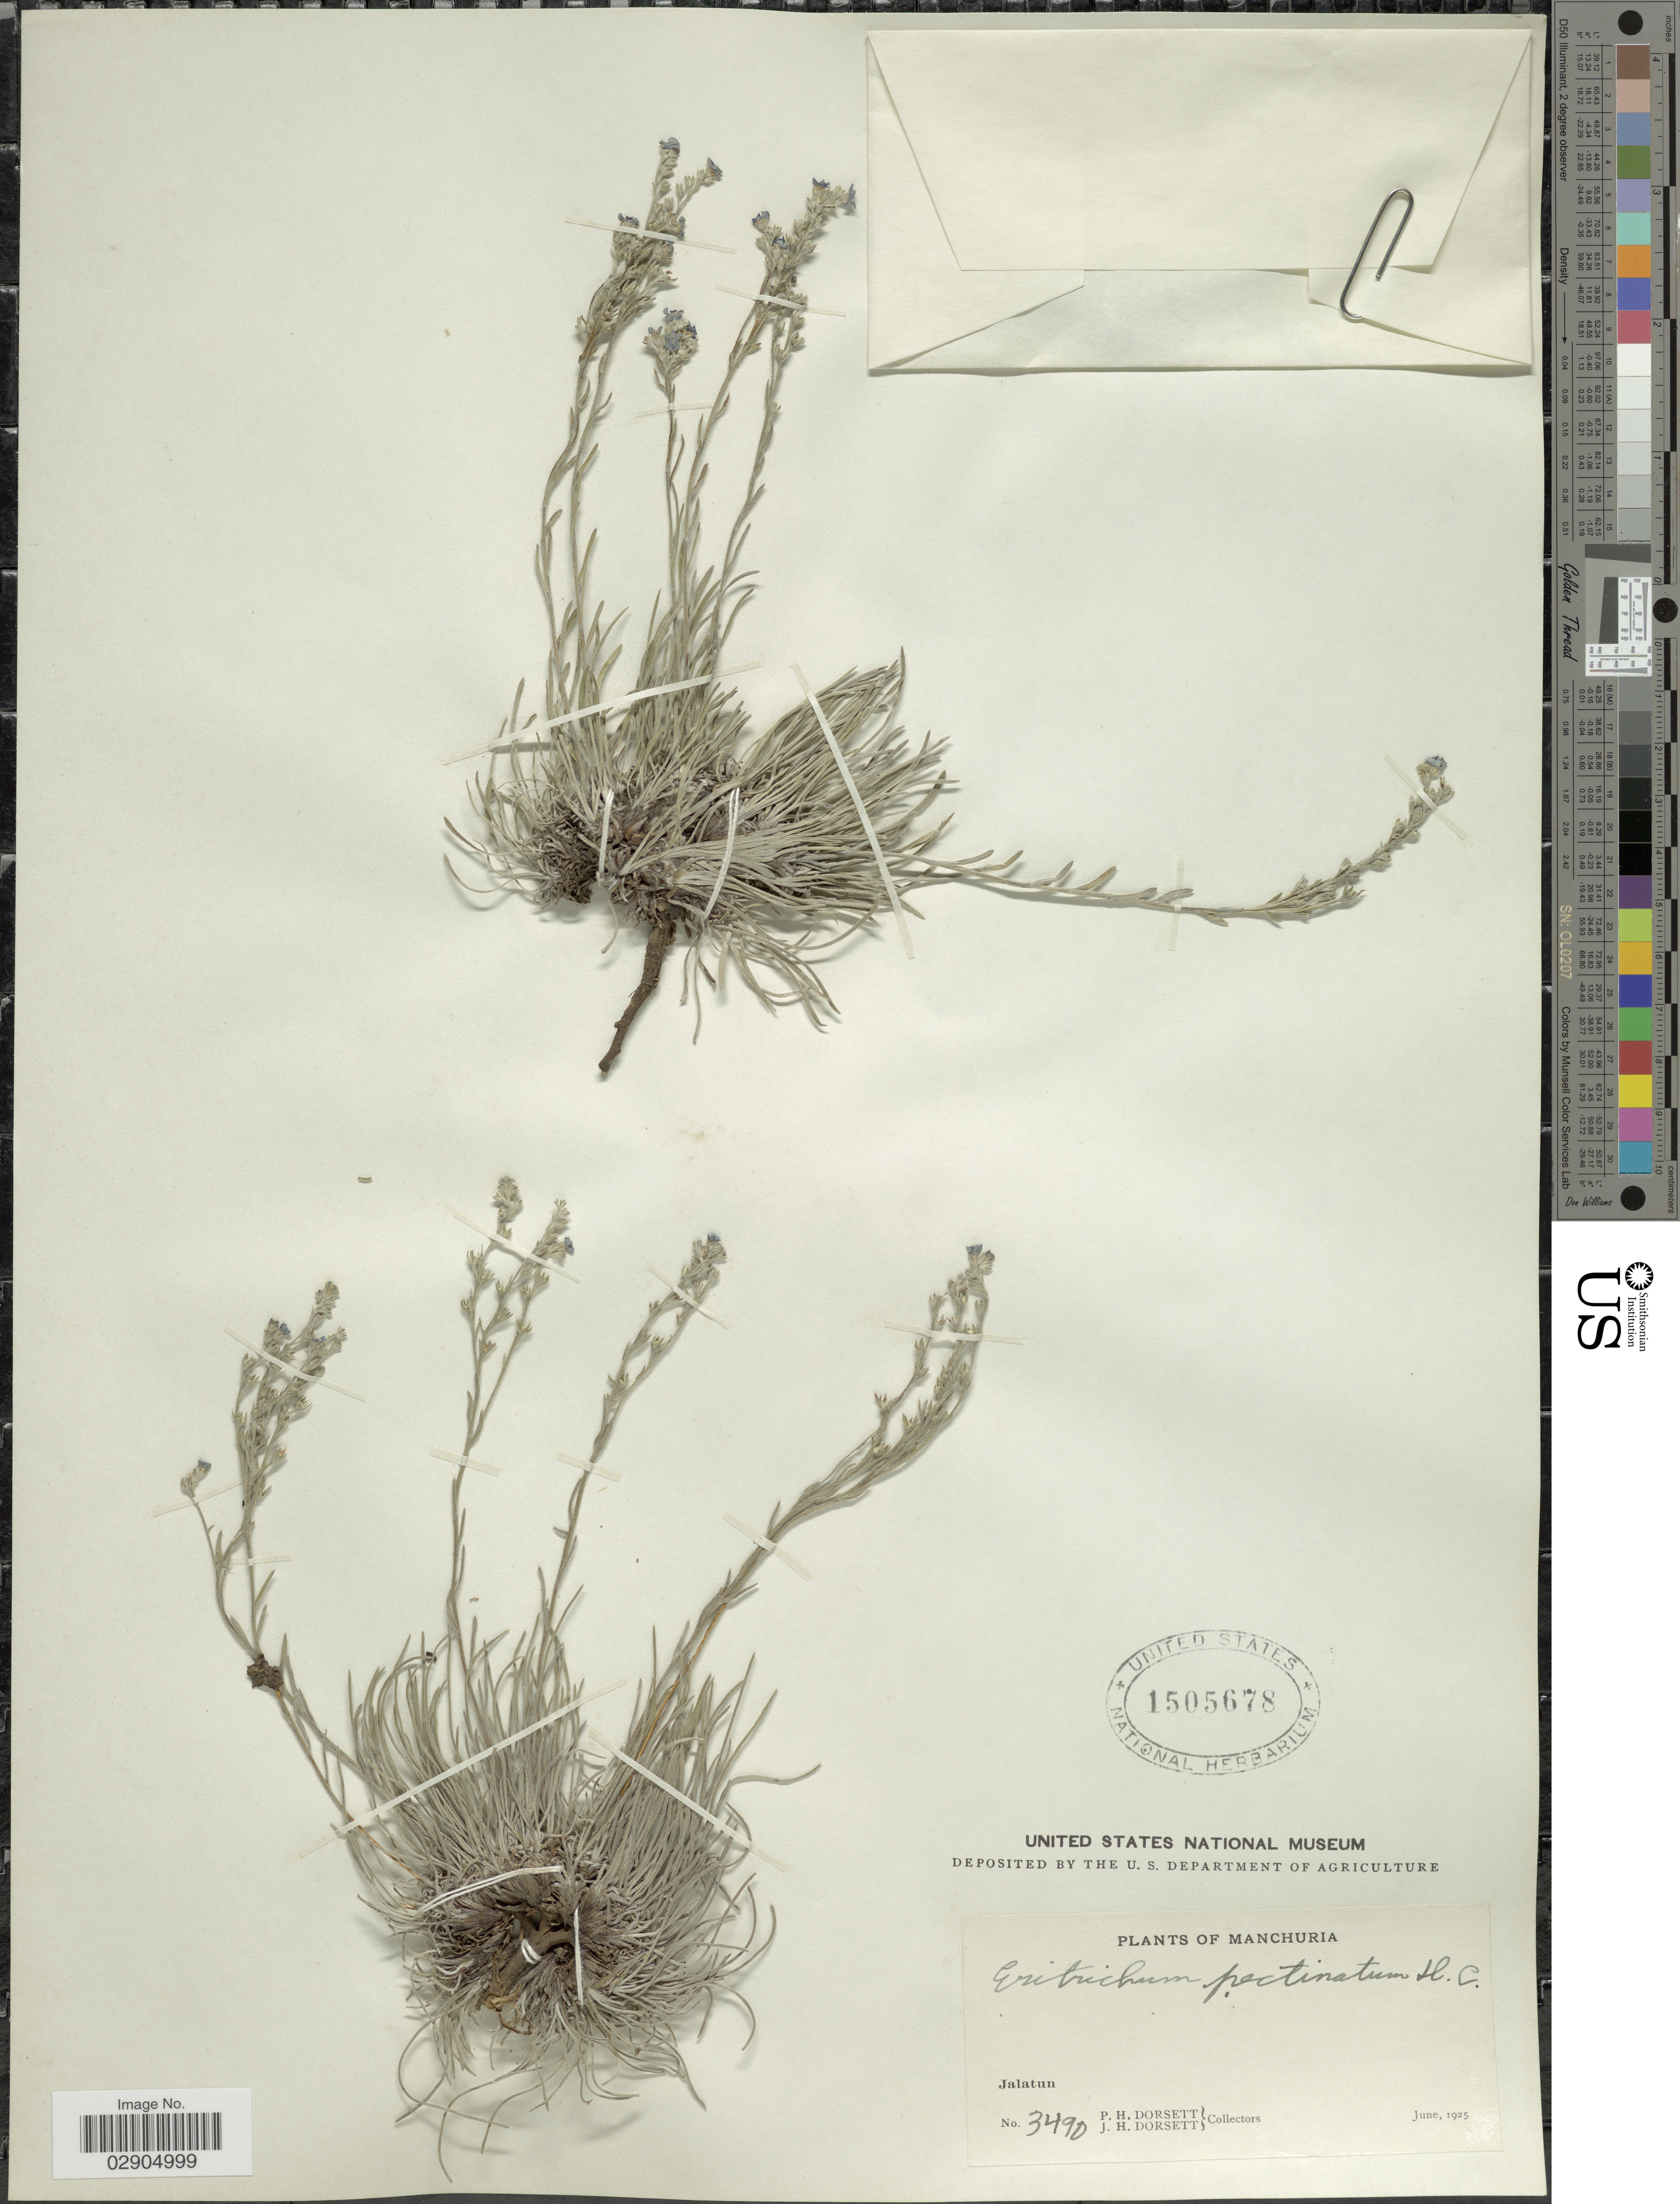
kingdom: Plantae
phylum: Tracheophyta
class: Magnoliopsida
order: Boraginales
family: Boraginaceae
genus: Eritrichium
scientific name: Eritrichium pectinatum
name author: (Pall.) DC.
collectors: P. H. Dorsett & J. Dorsett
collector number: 3490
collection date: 1925-06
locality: Manchuria. Jalatun.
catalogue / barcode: US 1505678